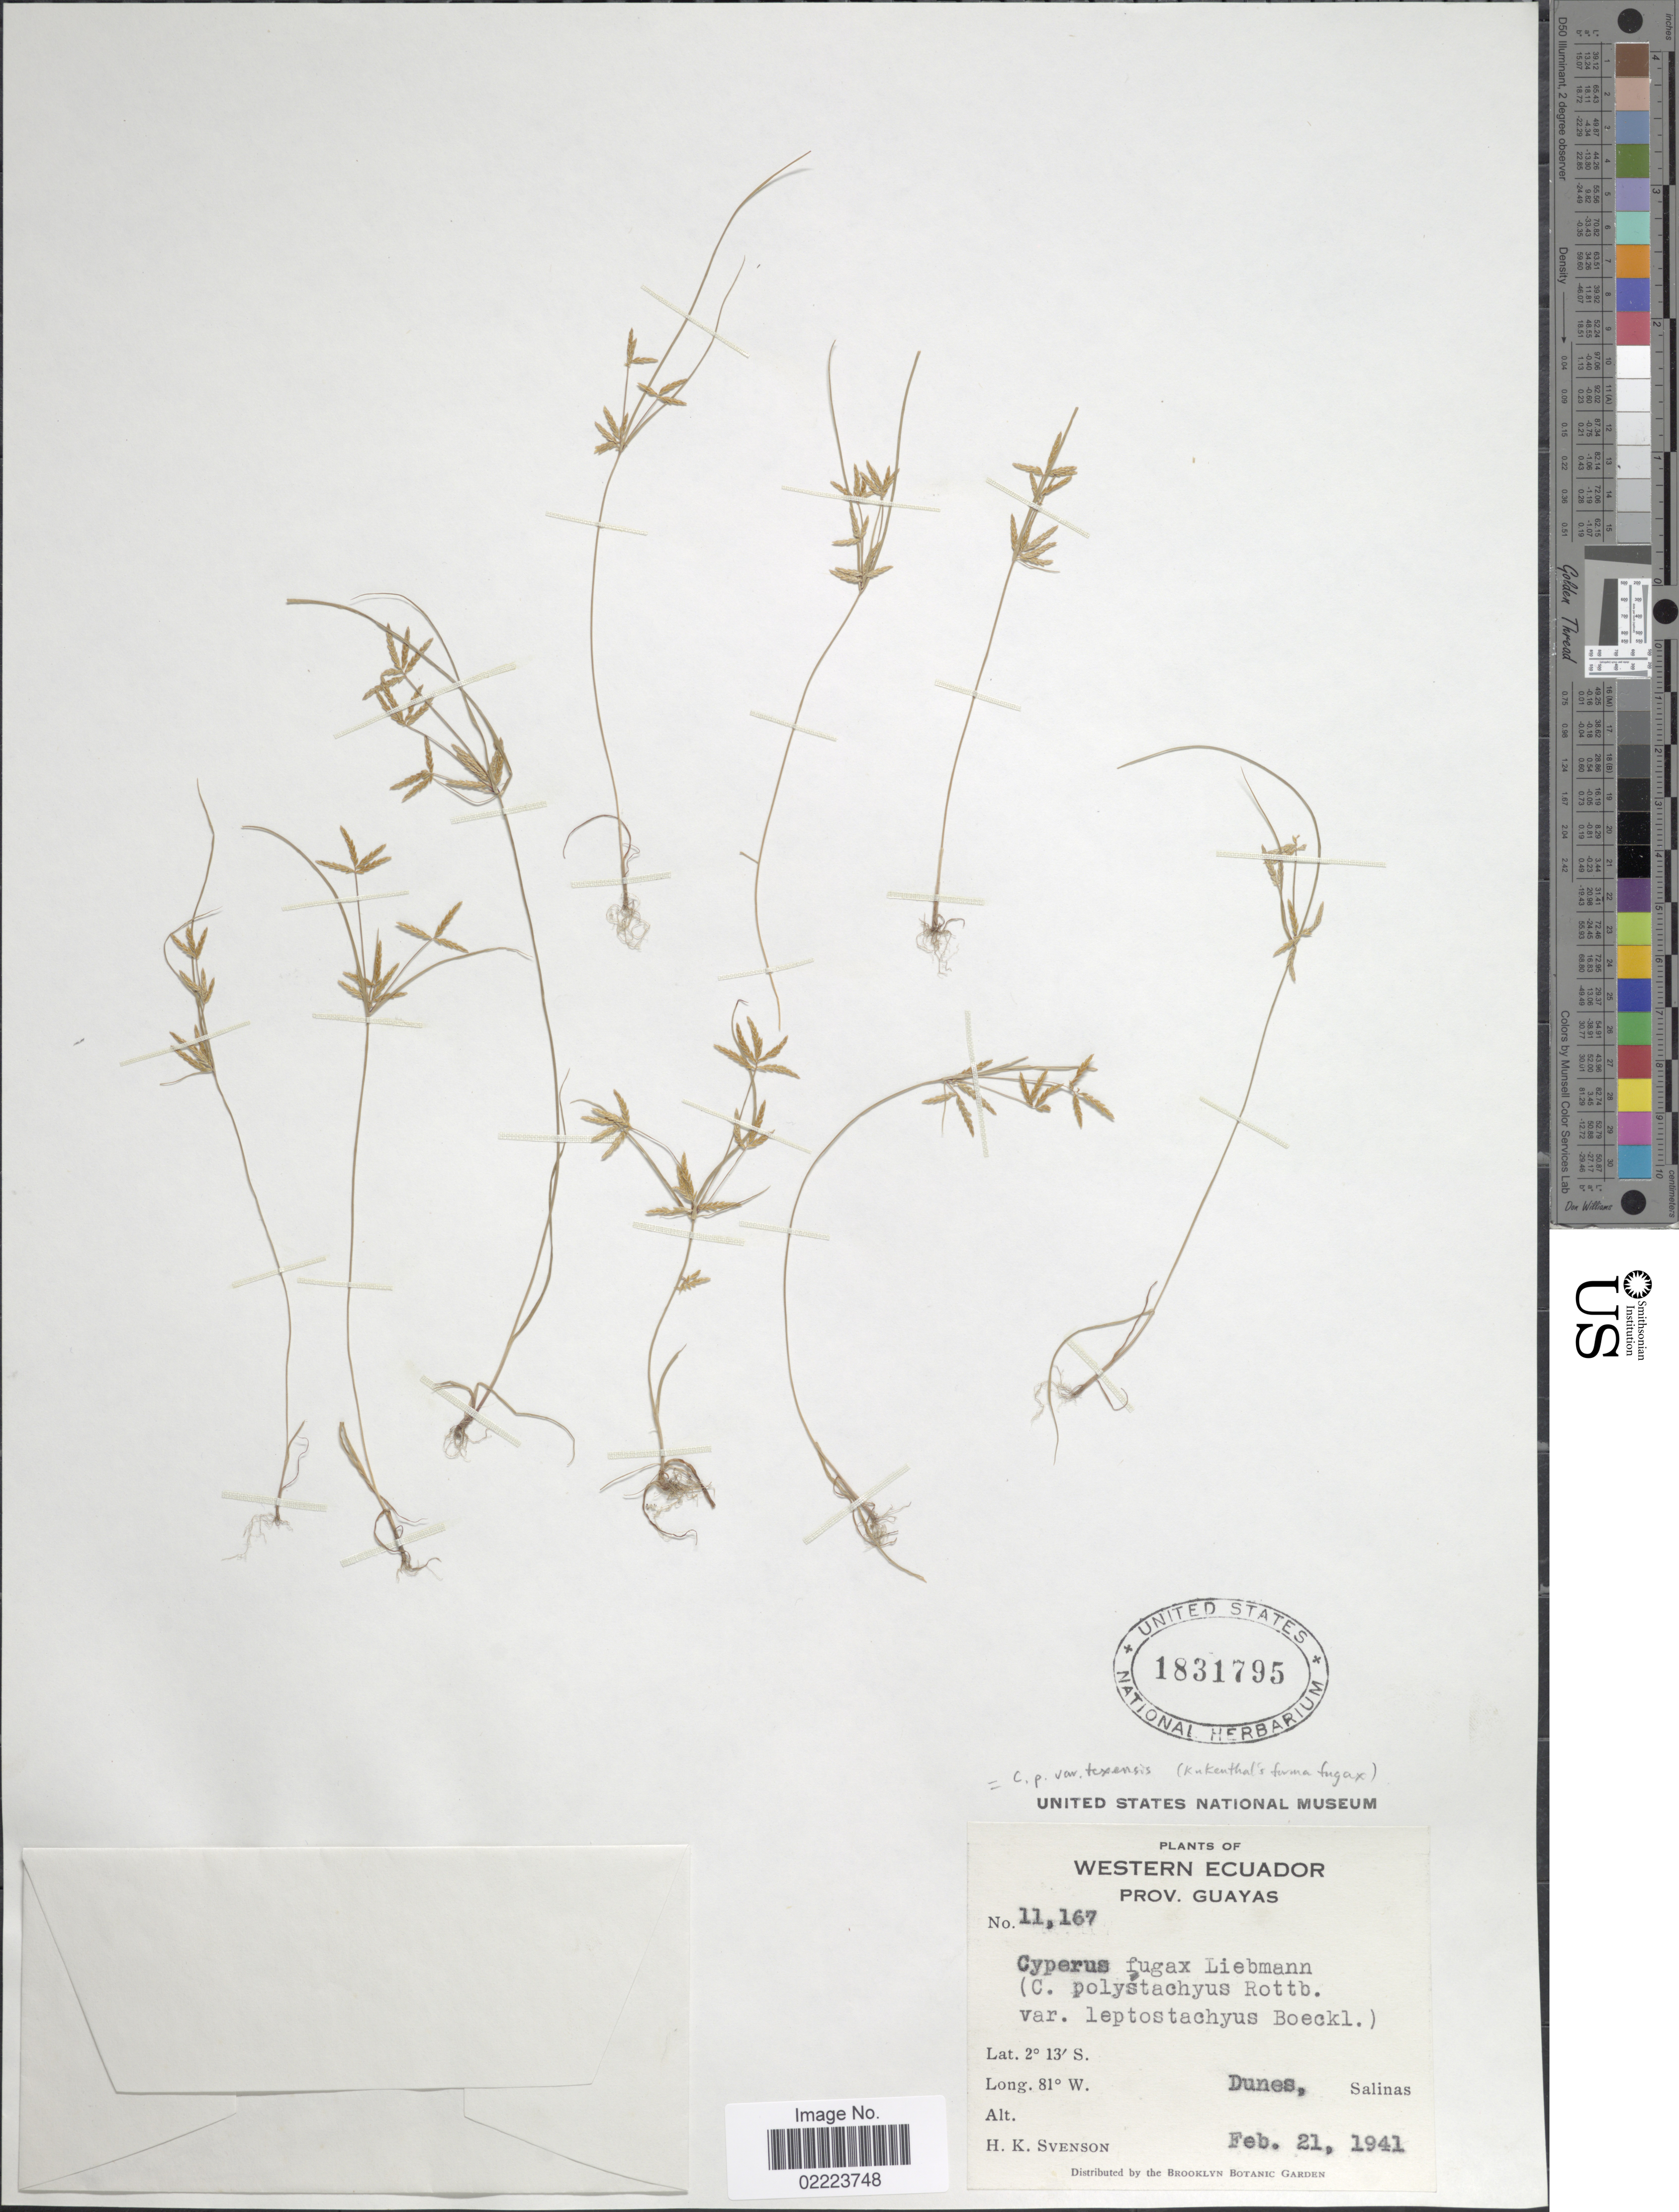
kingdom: Plantae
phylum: Tracheophyta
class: Liliopsida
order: Poales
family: Cyperaceae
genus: Cyperus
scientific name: Cyperus polystachyos f. fugax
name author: (Liebm.) Kük.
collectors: H. K. Svenson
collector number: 11167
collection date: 1941-02-21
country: Ecuador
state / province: Guayas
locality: Western Ecuador, Dunes, Salinas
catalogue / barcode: US 1831795